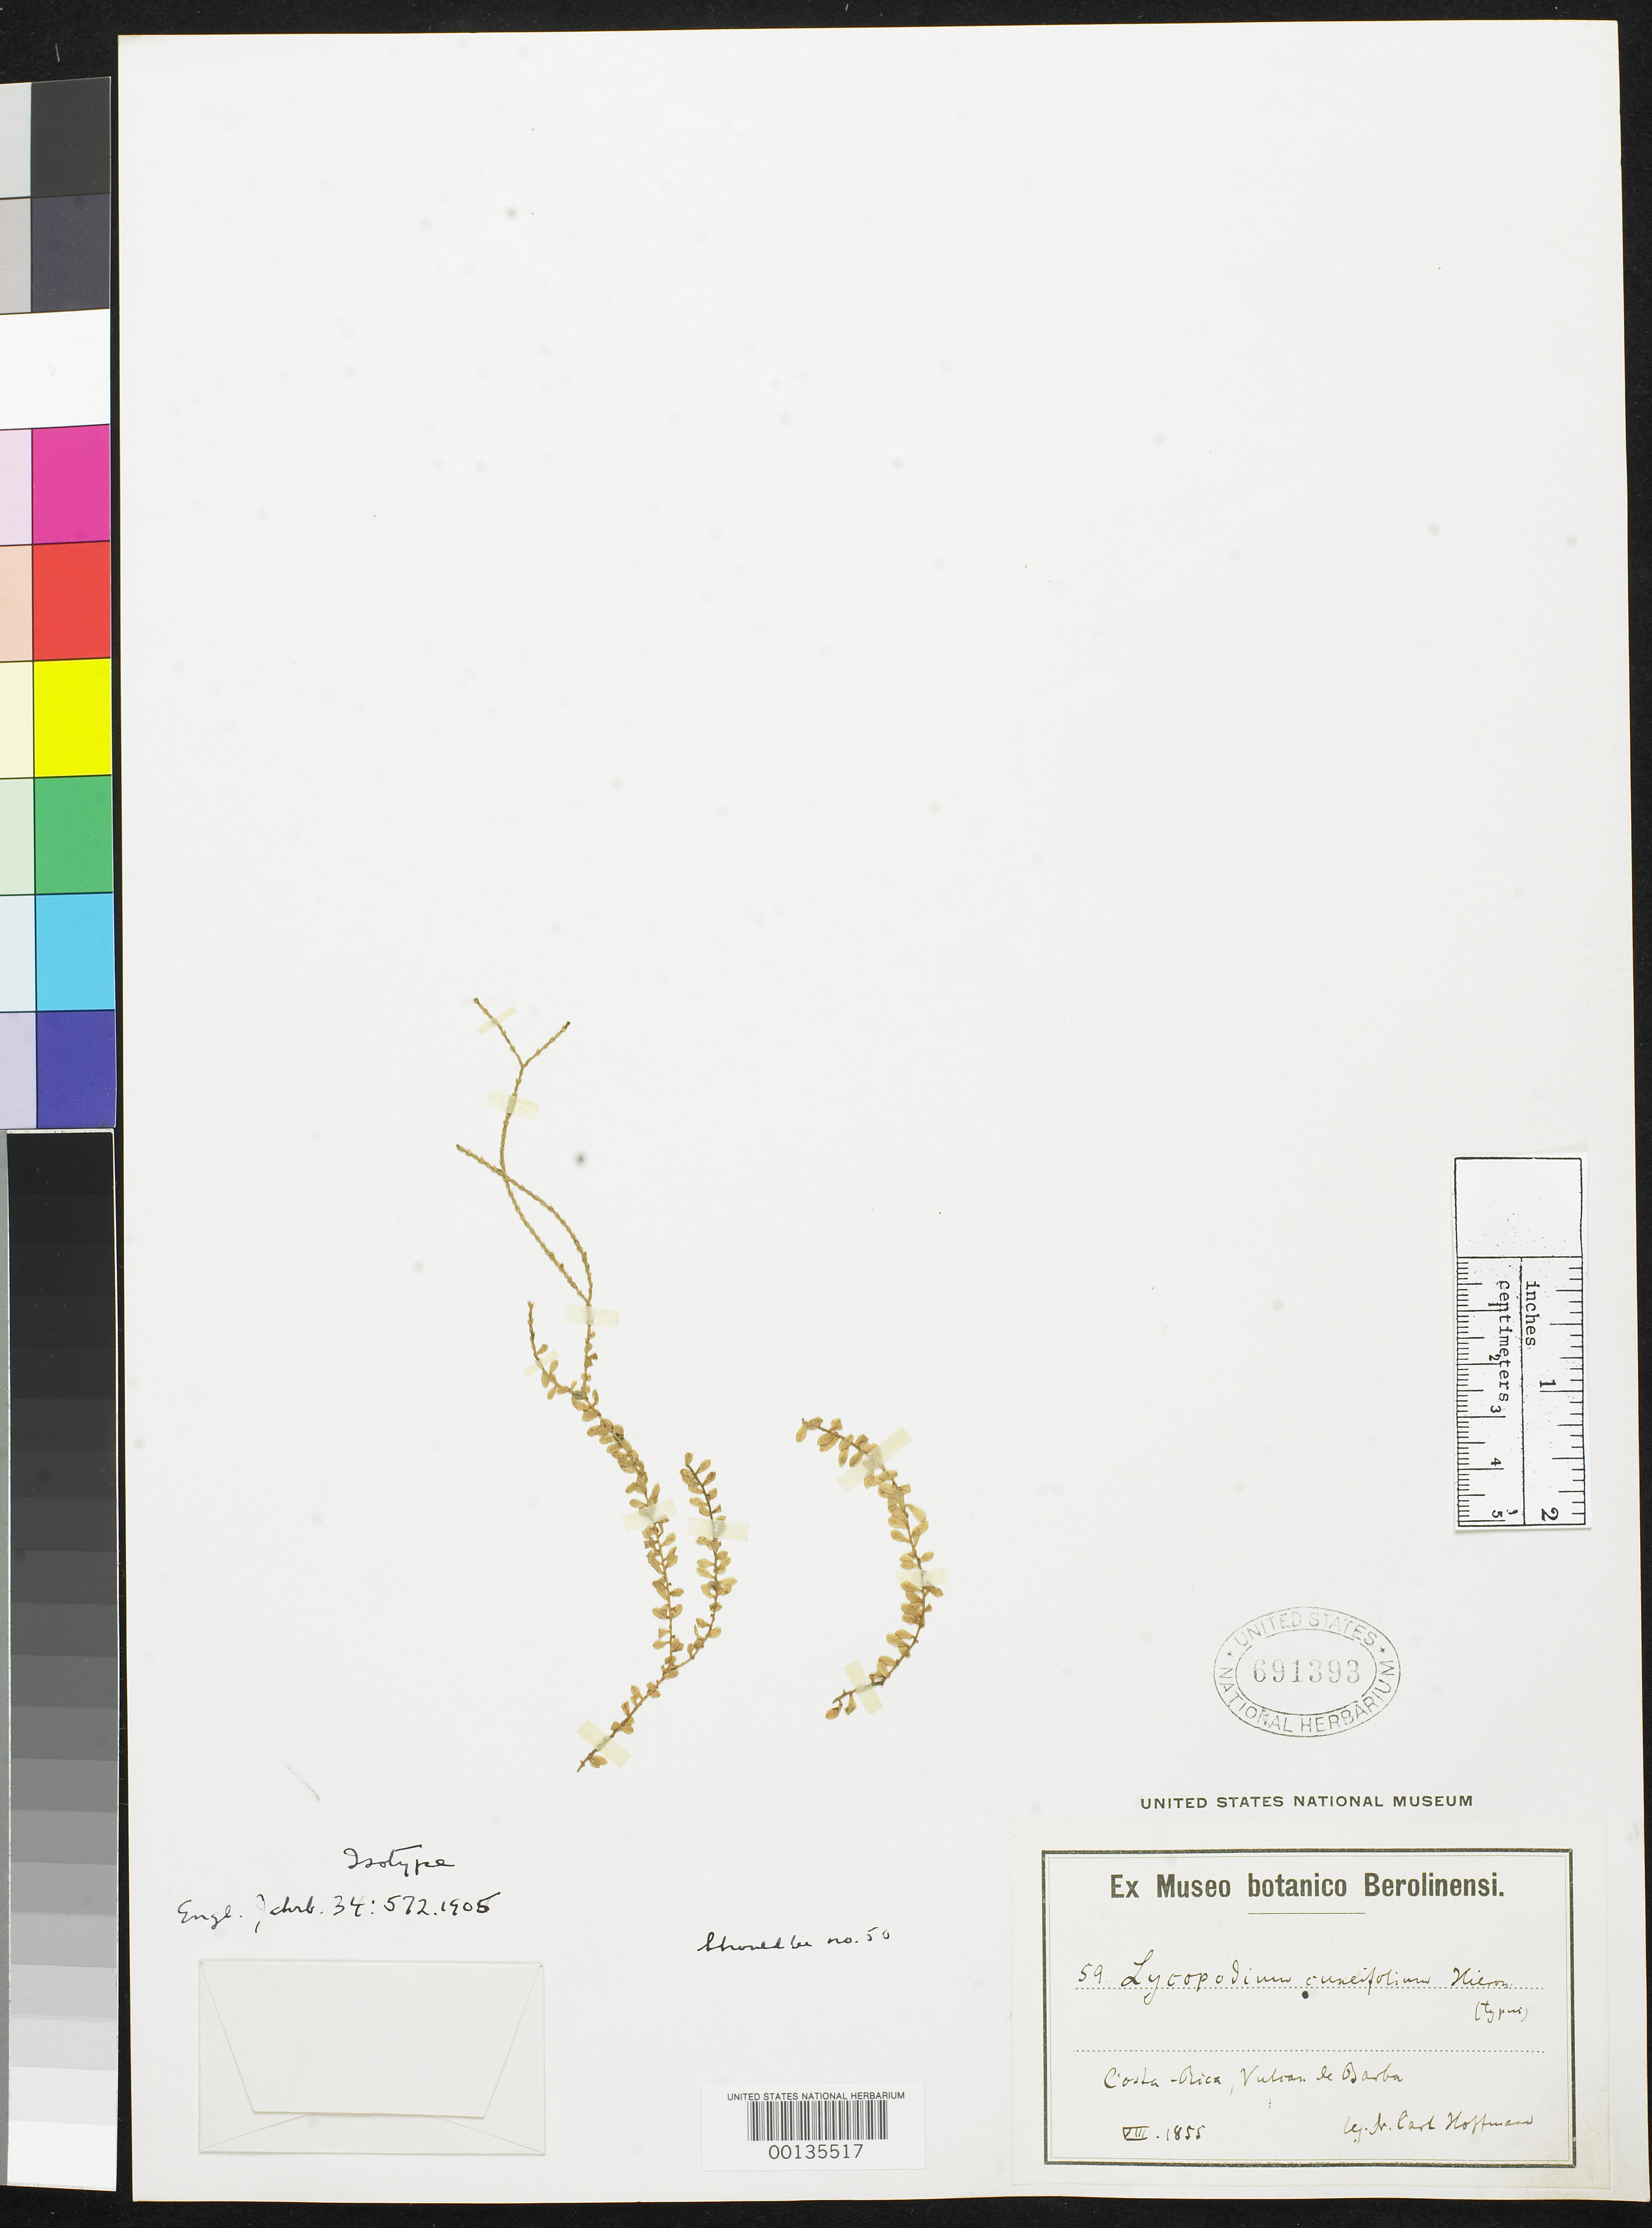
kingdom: Plantae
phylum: Tracheophyta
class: Lycopodiopsida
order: Lycopodiales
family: Lycopodiaceae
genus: Lycopodium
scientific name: Lycopodium cuneifolium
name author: Hieron.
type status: Isosyntype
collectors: C. Hoffmann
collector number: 59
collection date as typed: Aug 1855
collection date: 1855-08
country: Costa Rica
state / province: Heredia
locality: Volcan de Barba.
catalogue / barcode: US 691393